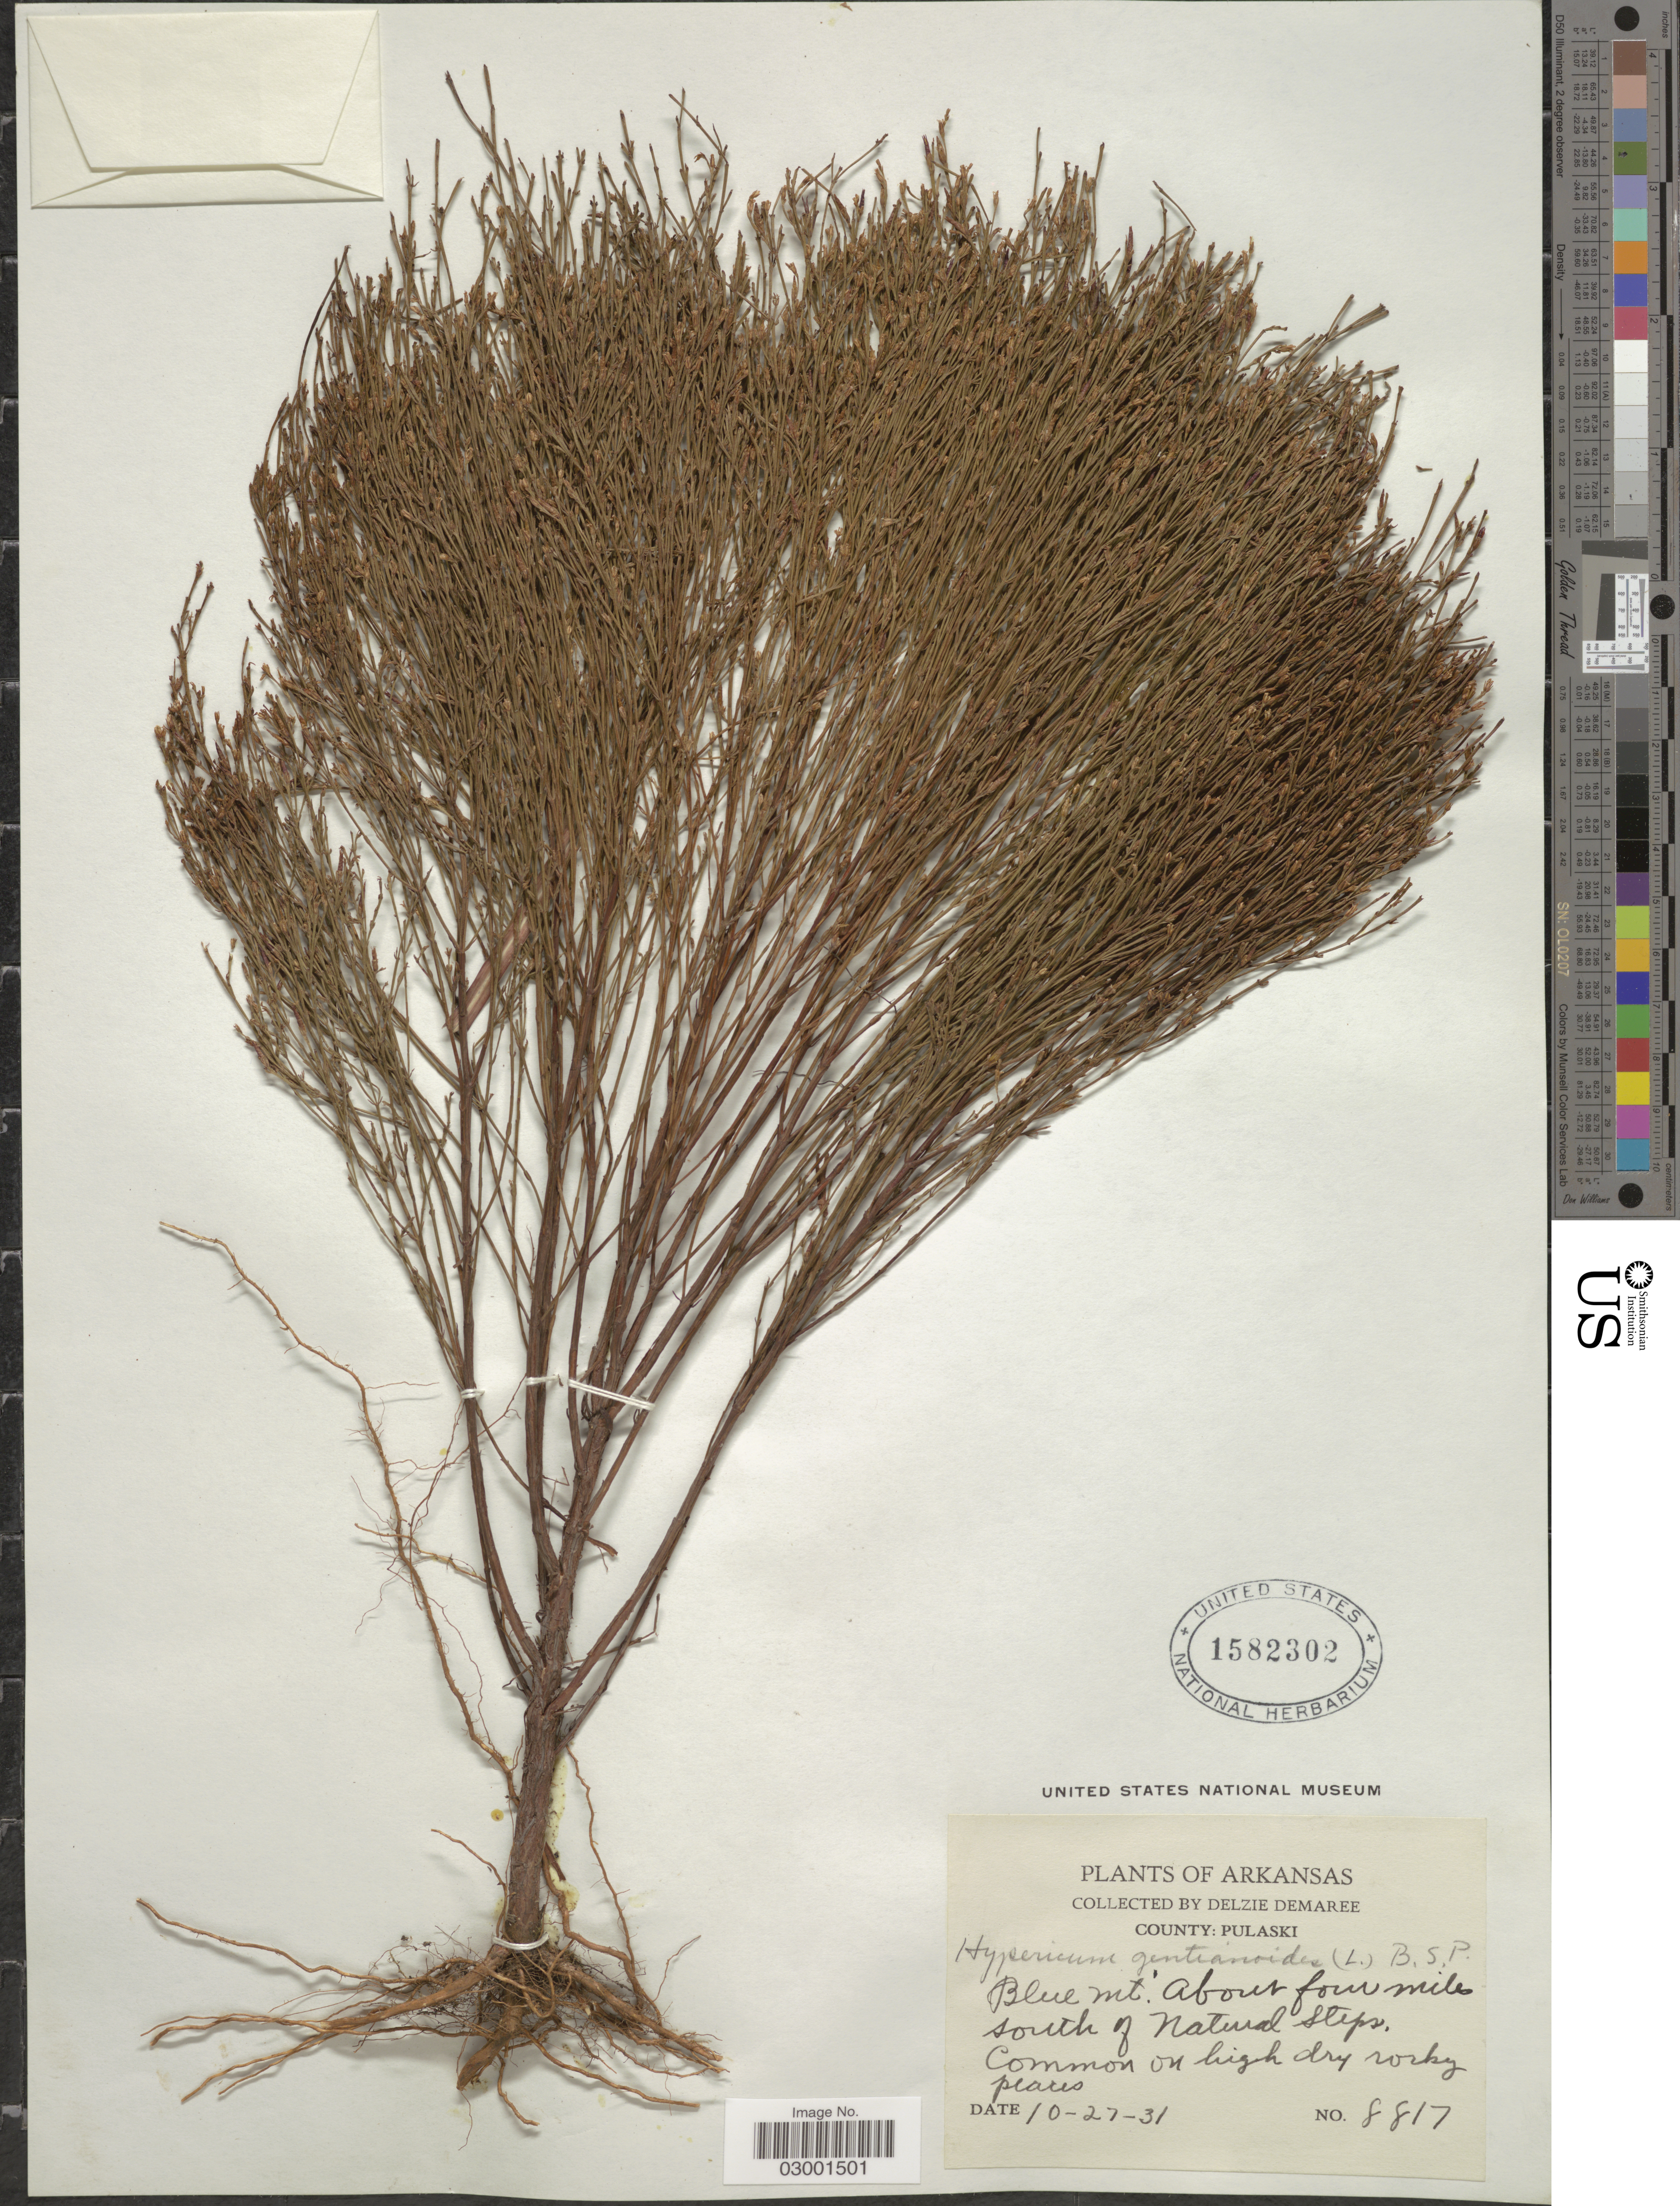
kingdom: Plantae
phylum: Tracheophyta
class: Magnoliopsida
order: Malpighiales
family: Hypericaceae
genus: Hypericum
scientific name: Hypericum gentianoides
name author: (L.) Britton, Stearns & Poggenb.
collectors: D. Demaree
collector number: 8817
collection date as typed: Transcribed d/m/y: 27/10/31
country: United States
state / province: Arkansas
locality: County: Pulaski. Blue Mt., about four miles south of Natural steps.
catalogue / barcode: US 1582302